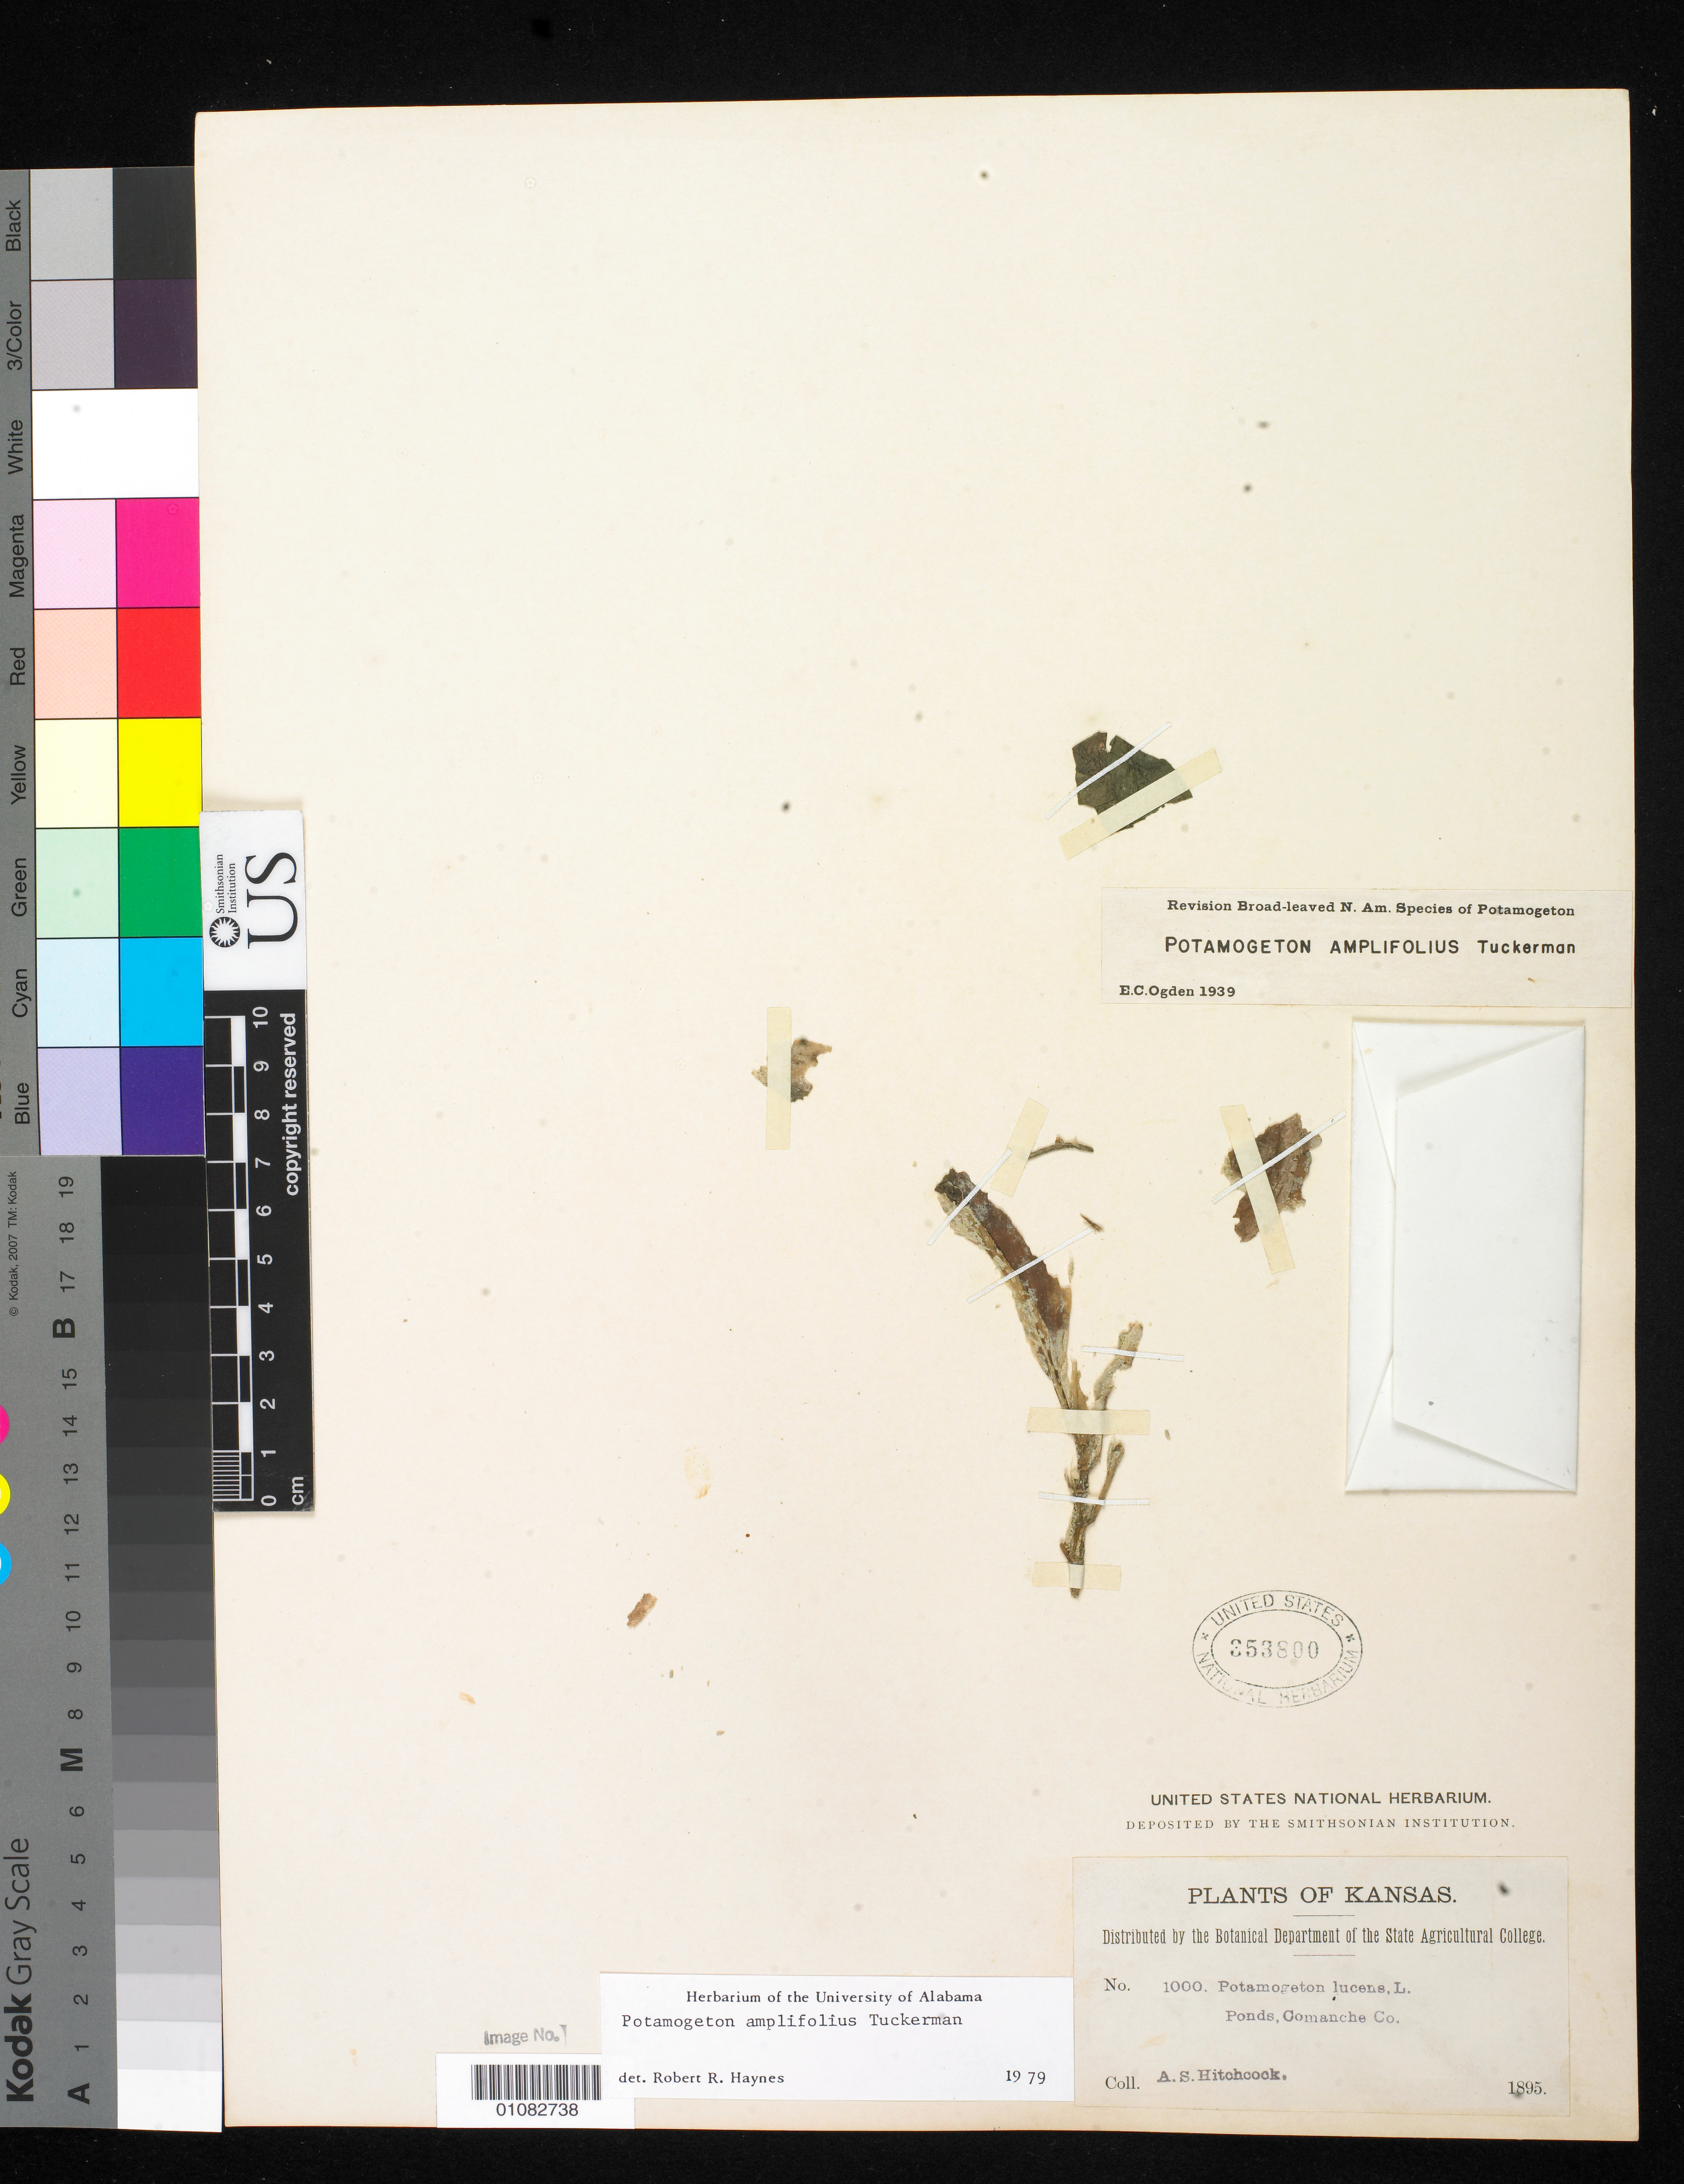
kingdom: Plantae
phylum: Tracheophyta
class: Liliopsida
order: Alismatales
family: Potamogetonaceae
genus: Potamogeton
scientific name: Potamogeton amplifolius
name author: Tuckerm.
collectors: A. S. Hitchcock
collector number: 1000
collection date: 1895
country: United States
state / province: Kansas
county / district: Comanche County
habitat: Ponds.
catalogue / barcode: US 353800